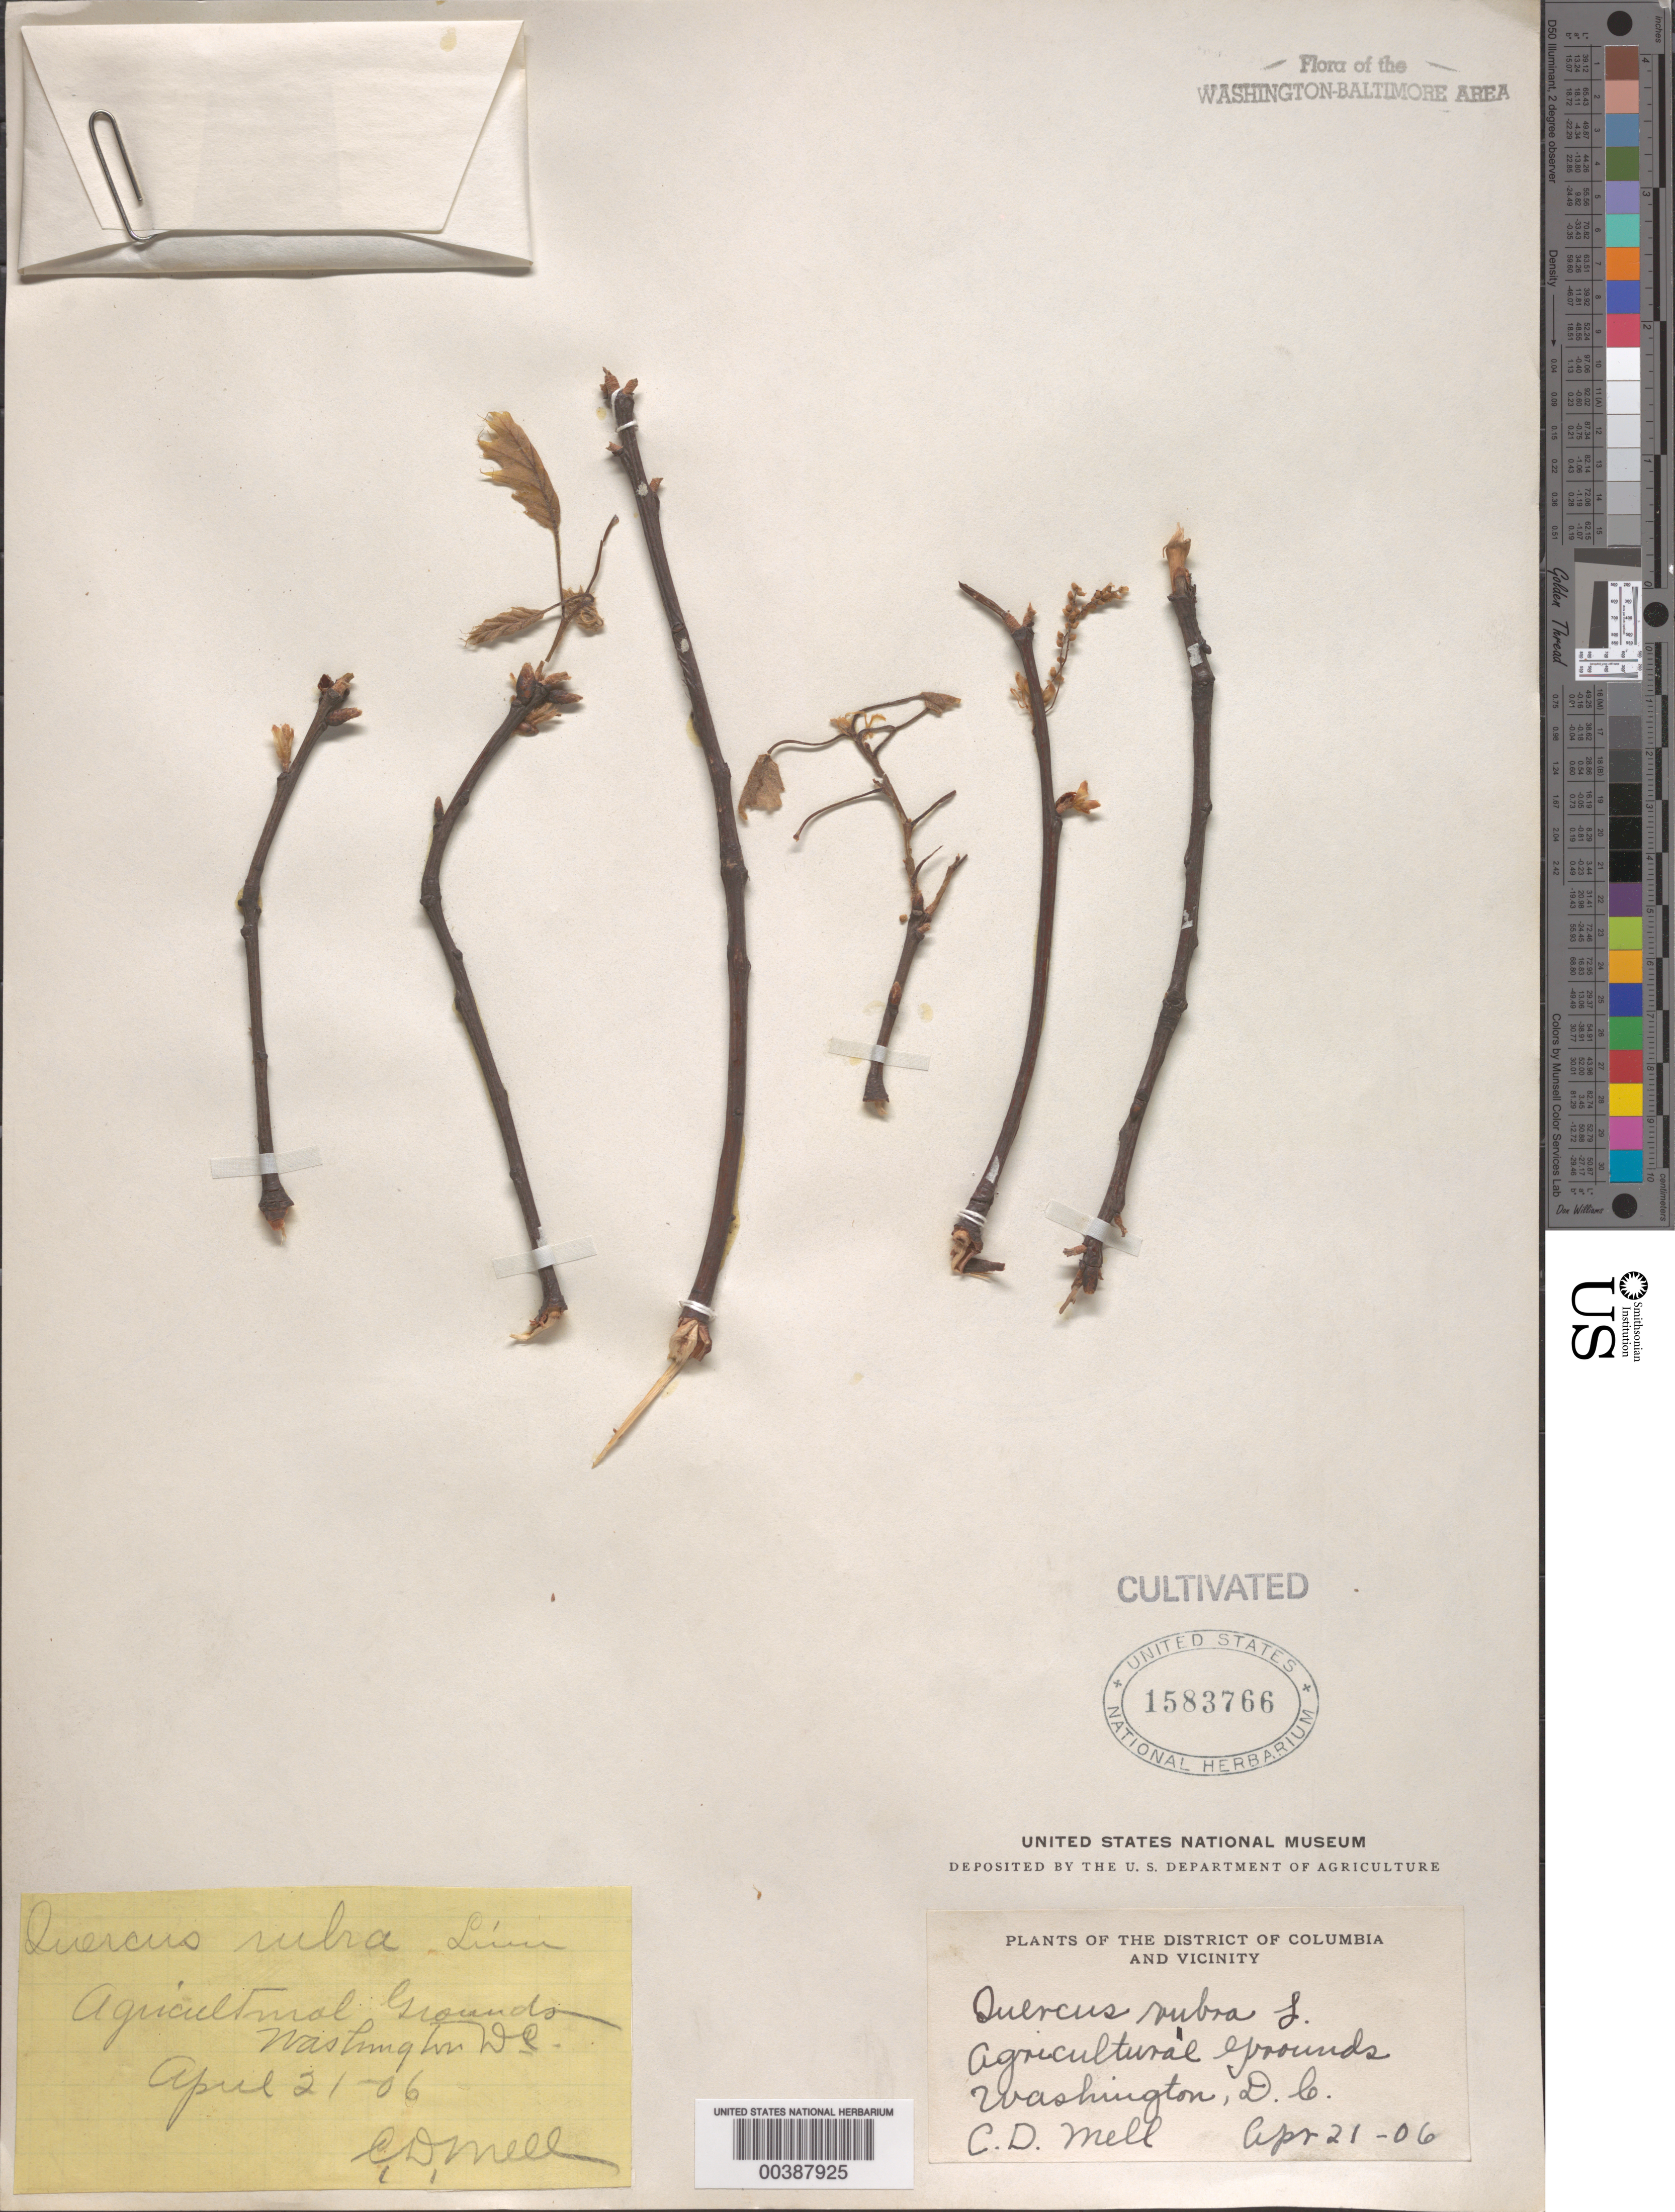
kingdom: Plantae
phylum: Tracheophyta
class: Magnoliopsida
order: Fagales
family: Fagaceae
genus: Quercus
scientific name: Quercus rubra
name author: L.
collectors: C. D. Mell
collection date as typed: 21 Apr 1906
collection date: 1906-04-21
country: United States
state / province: District of Columbia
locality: Agricultural grounds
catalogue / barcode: US 1583766